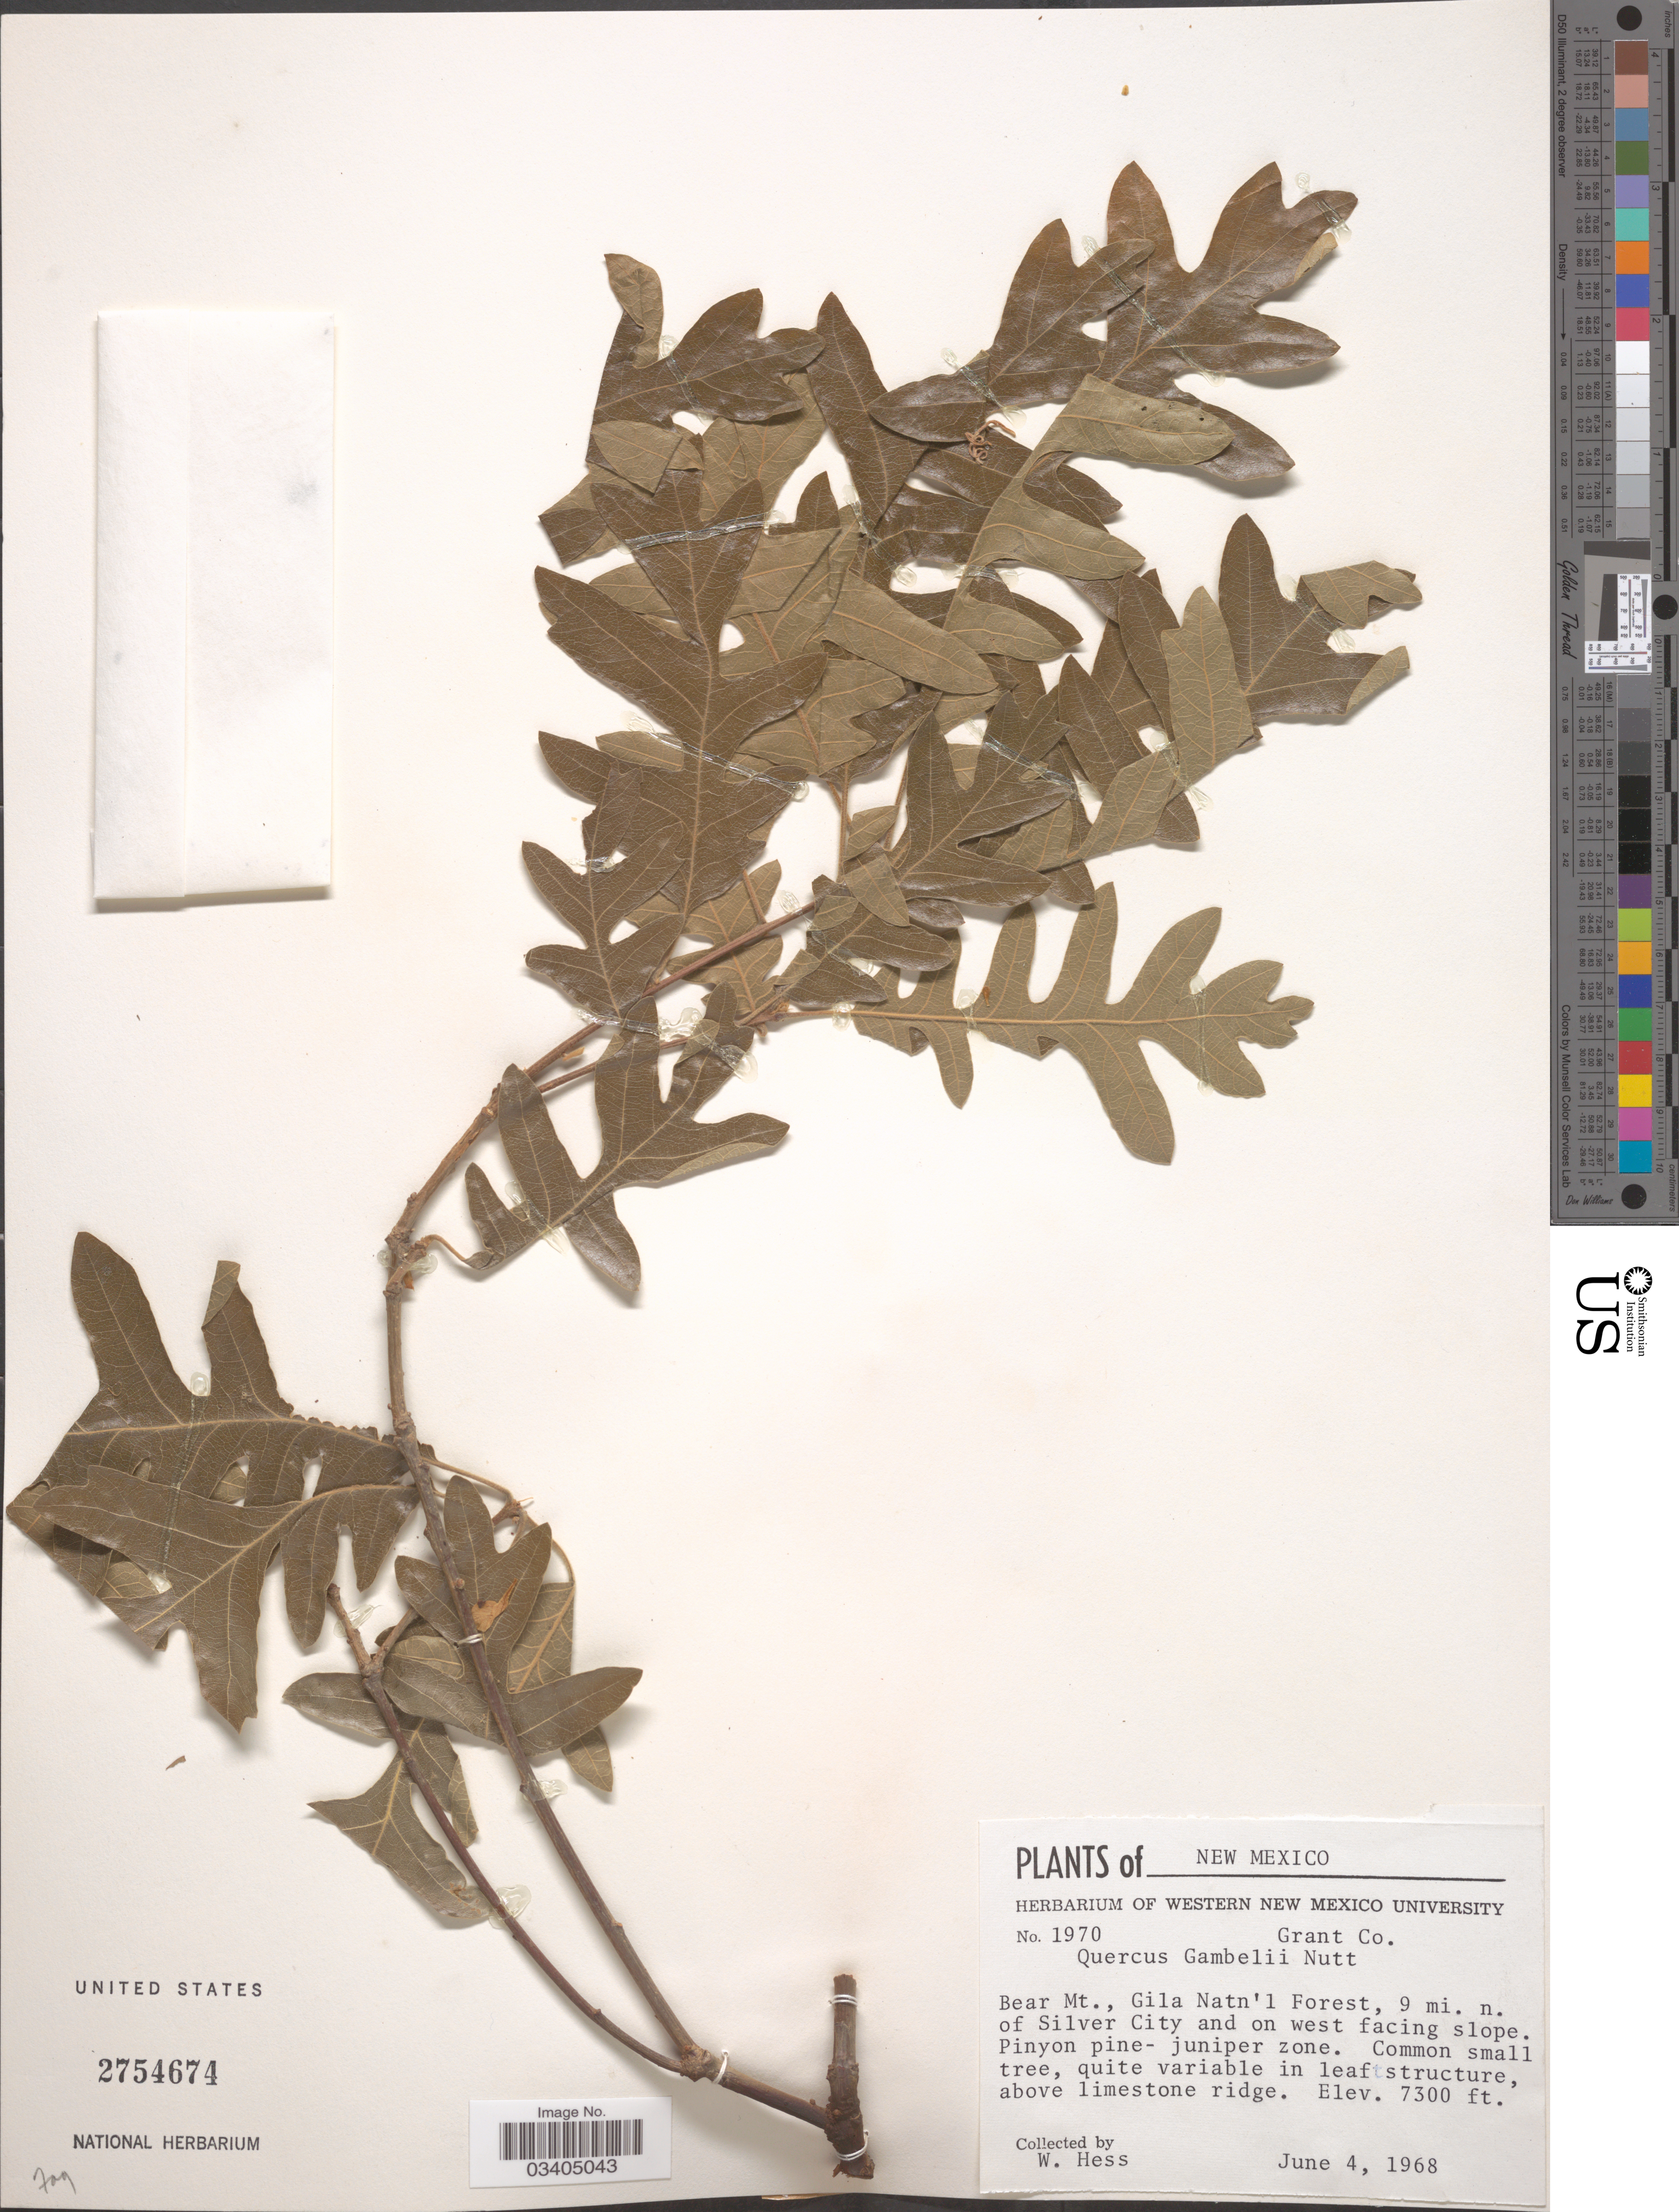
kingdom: Plantae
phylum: Tracheophyta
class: Magnoliopsida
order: Fagales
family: Fagaceae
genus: Quercus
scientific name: Quercus gambelii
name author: Nutt.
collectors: W. Hess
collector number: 1970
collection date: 1968-06-04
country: United States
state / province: New Mexico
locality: Grant Co. Bear Mt., Gila Natn'l Forest, 9 mi. n. of Silver City and on west facing slope.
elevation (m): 2225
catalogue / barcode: US 2754674